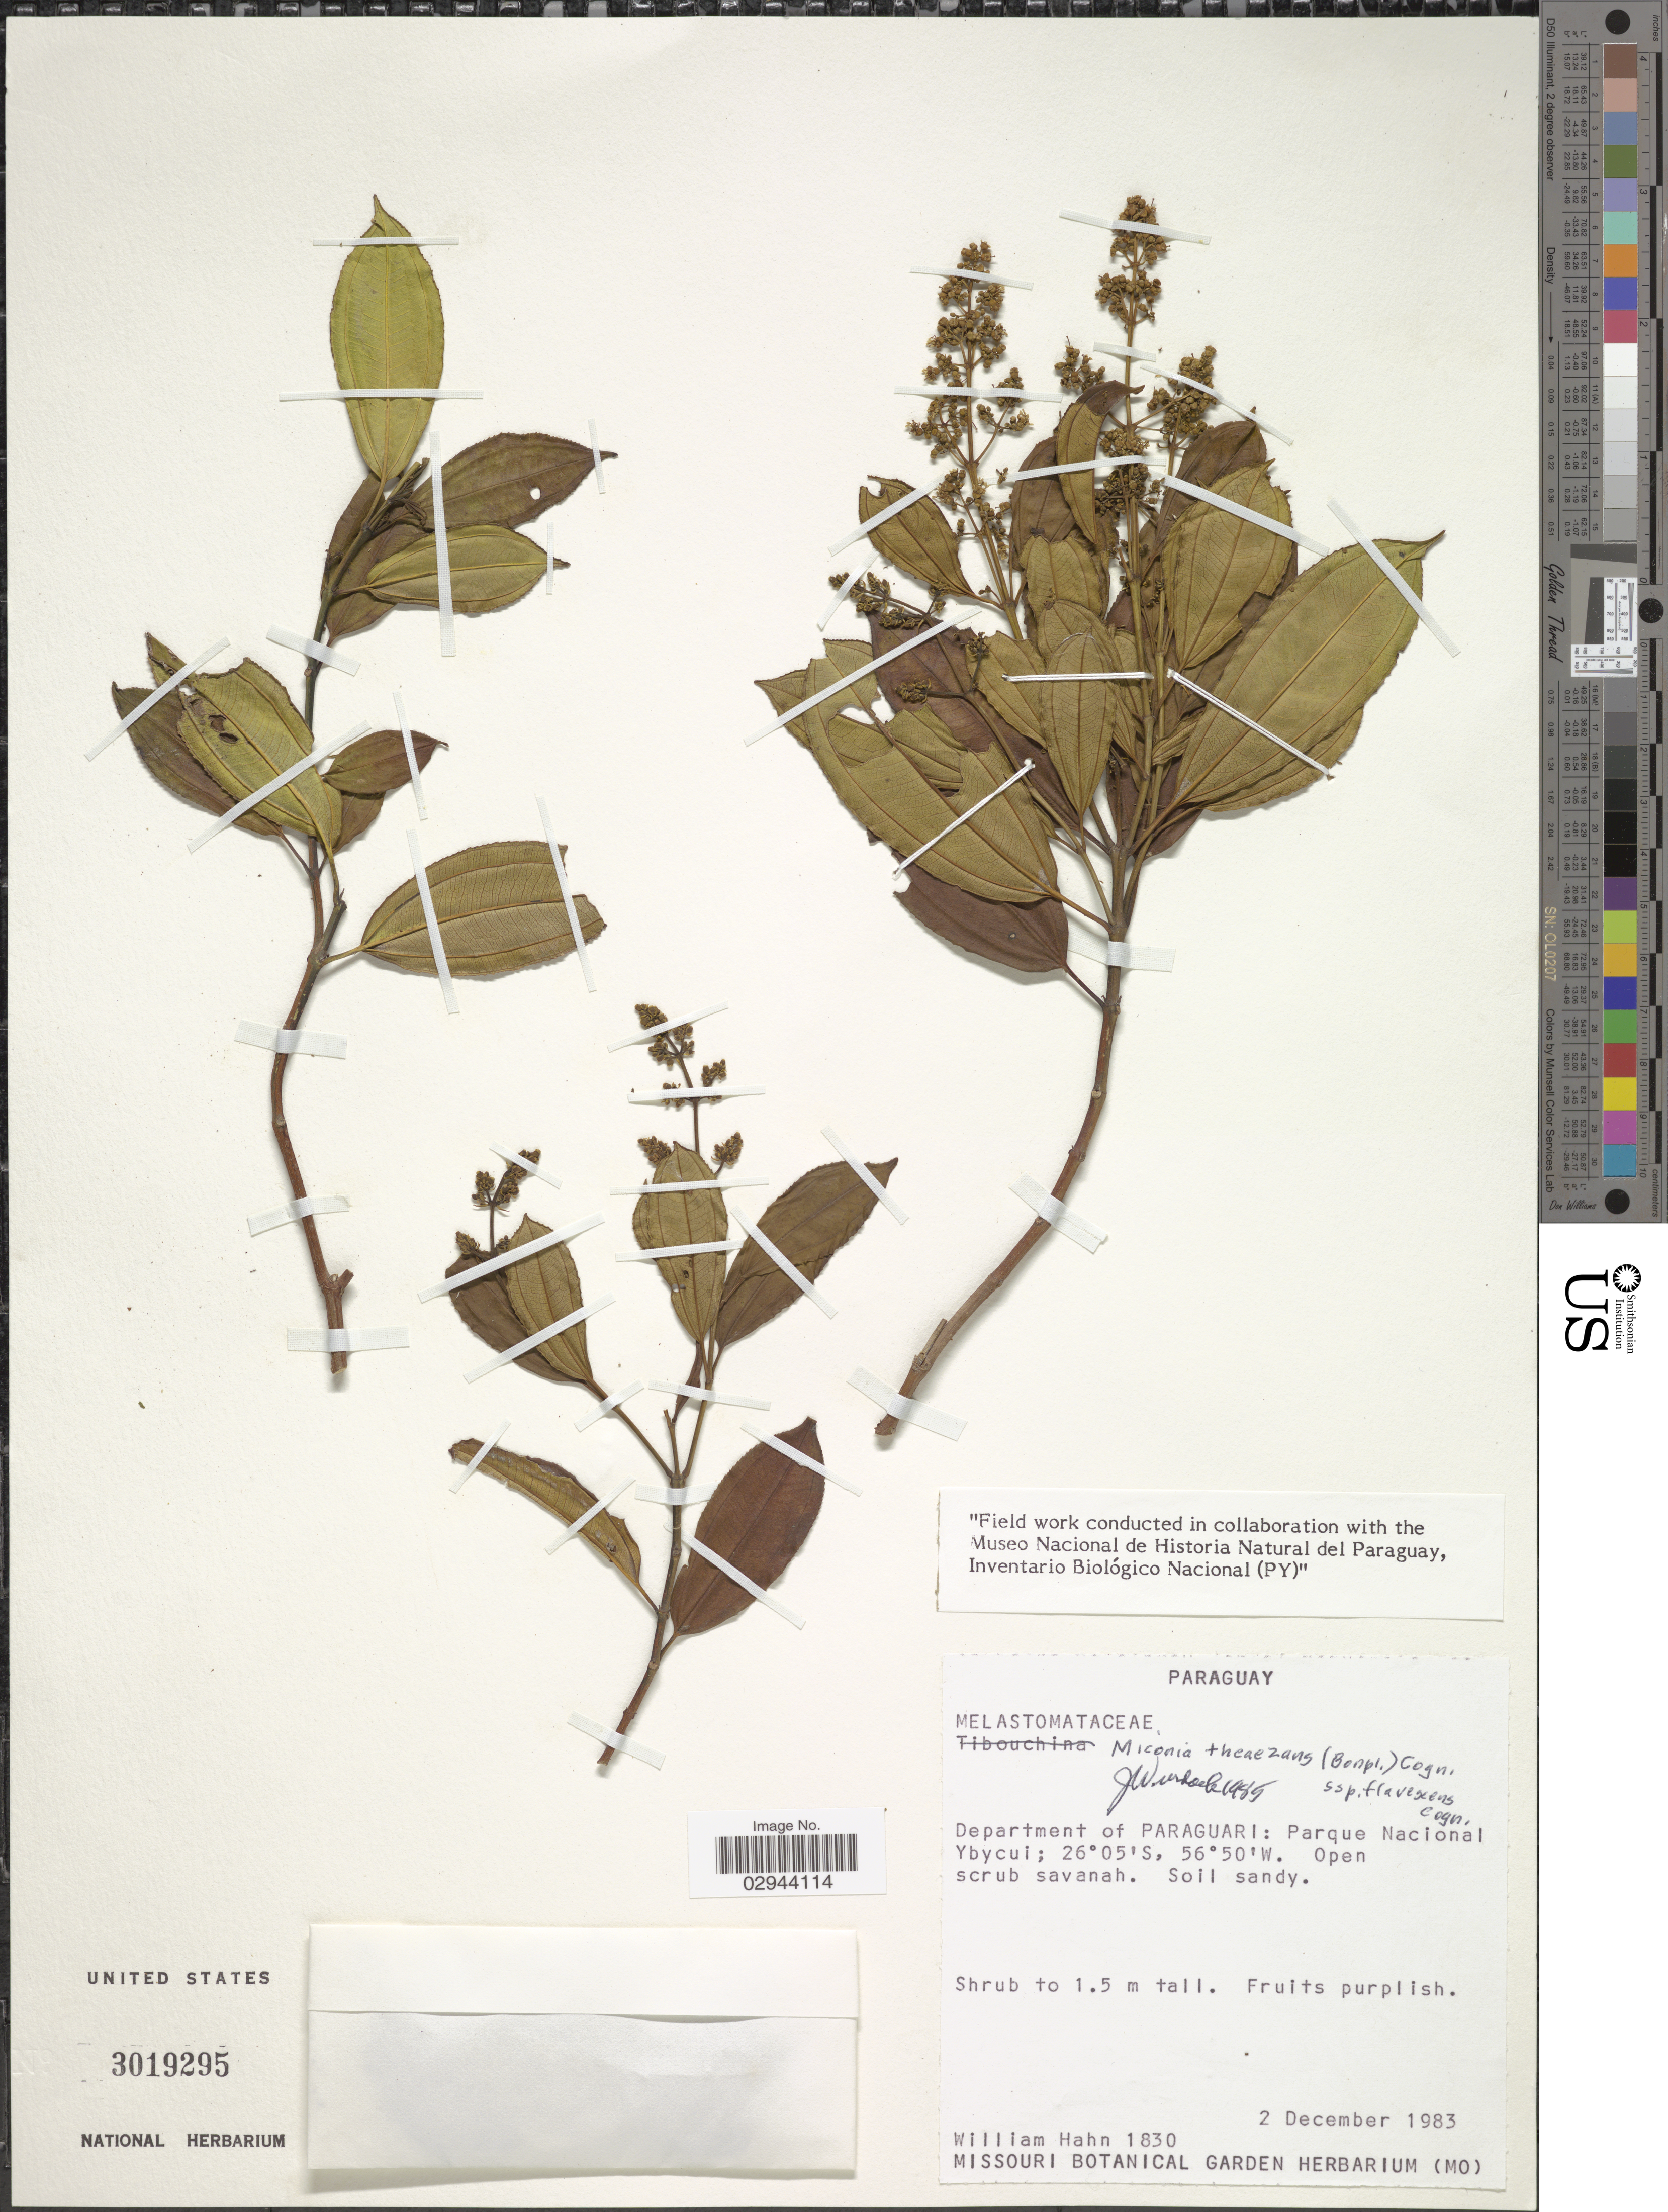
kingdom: Plantae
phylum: Tracheophyta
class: Magnoliopsida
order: Myrtales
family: Melastomataceae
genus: Miconia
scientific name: Miconia theizans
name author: (Bonpl.) Cogn.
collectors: W. Hahn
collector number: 1830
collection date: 1983-12-02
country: Paraguay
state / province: Paraguari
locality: Department of Paraguari, Parque Nacional Ybycui.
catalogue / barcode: US 3019295